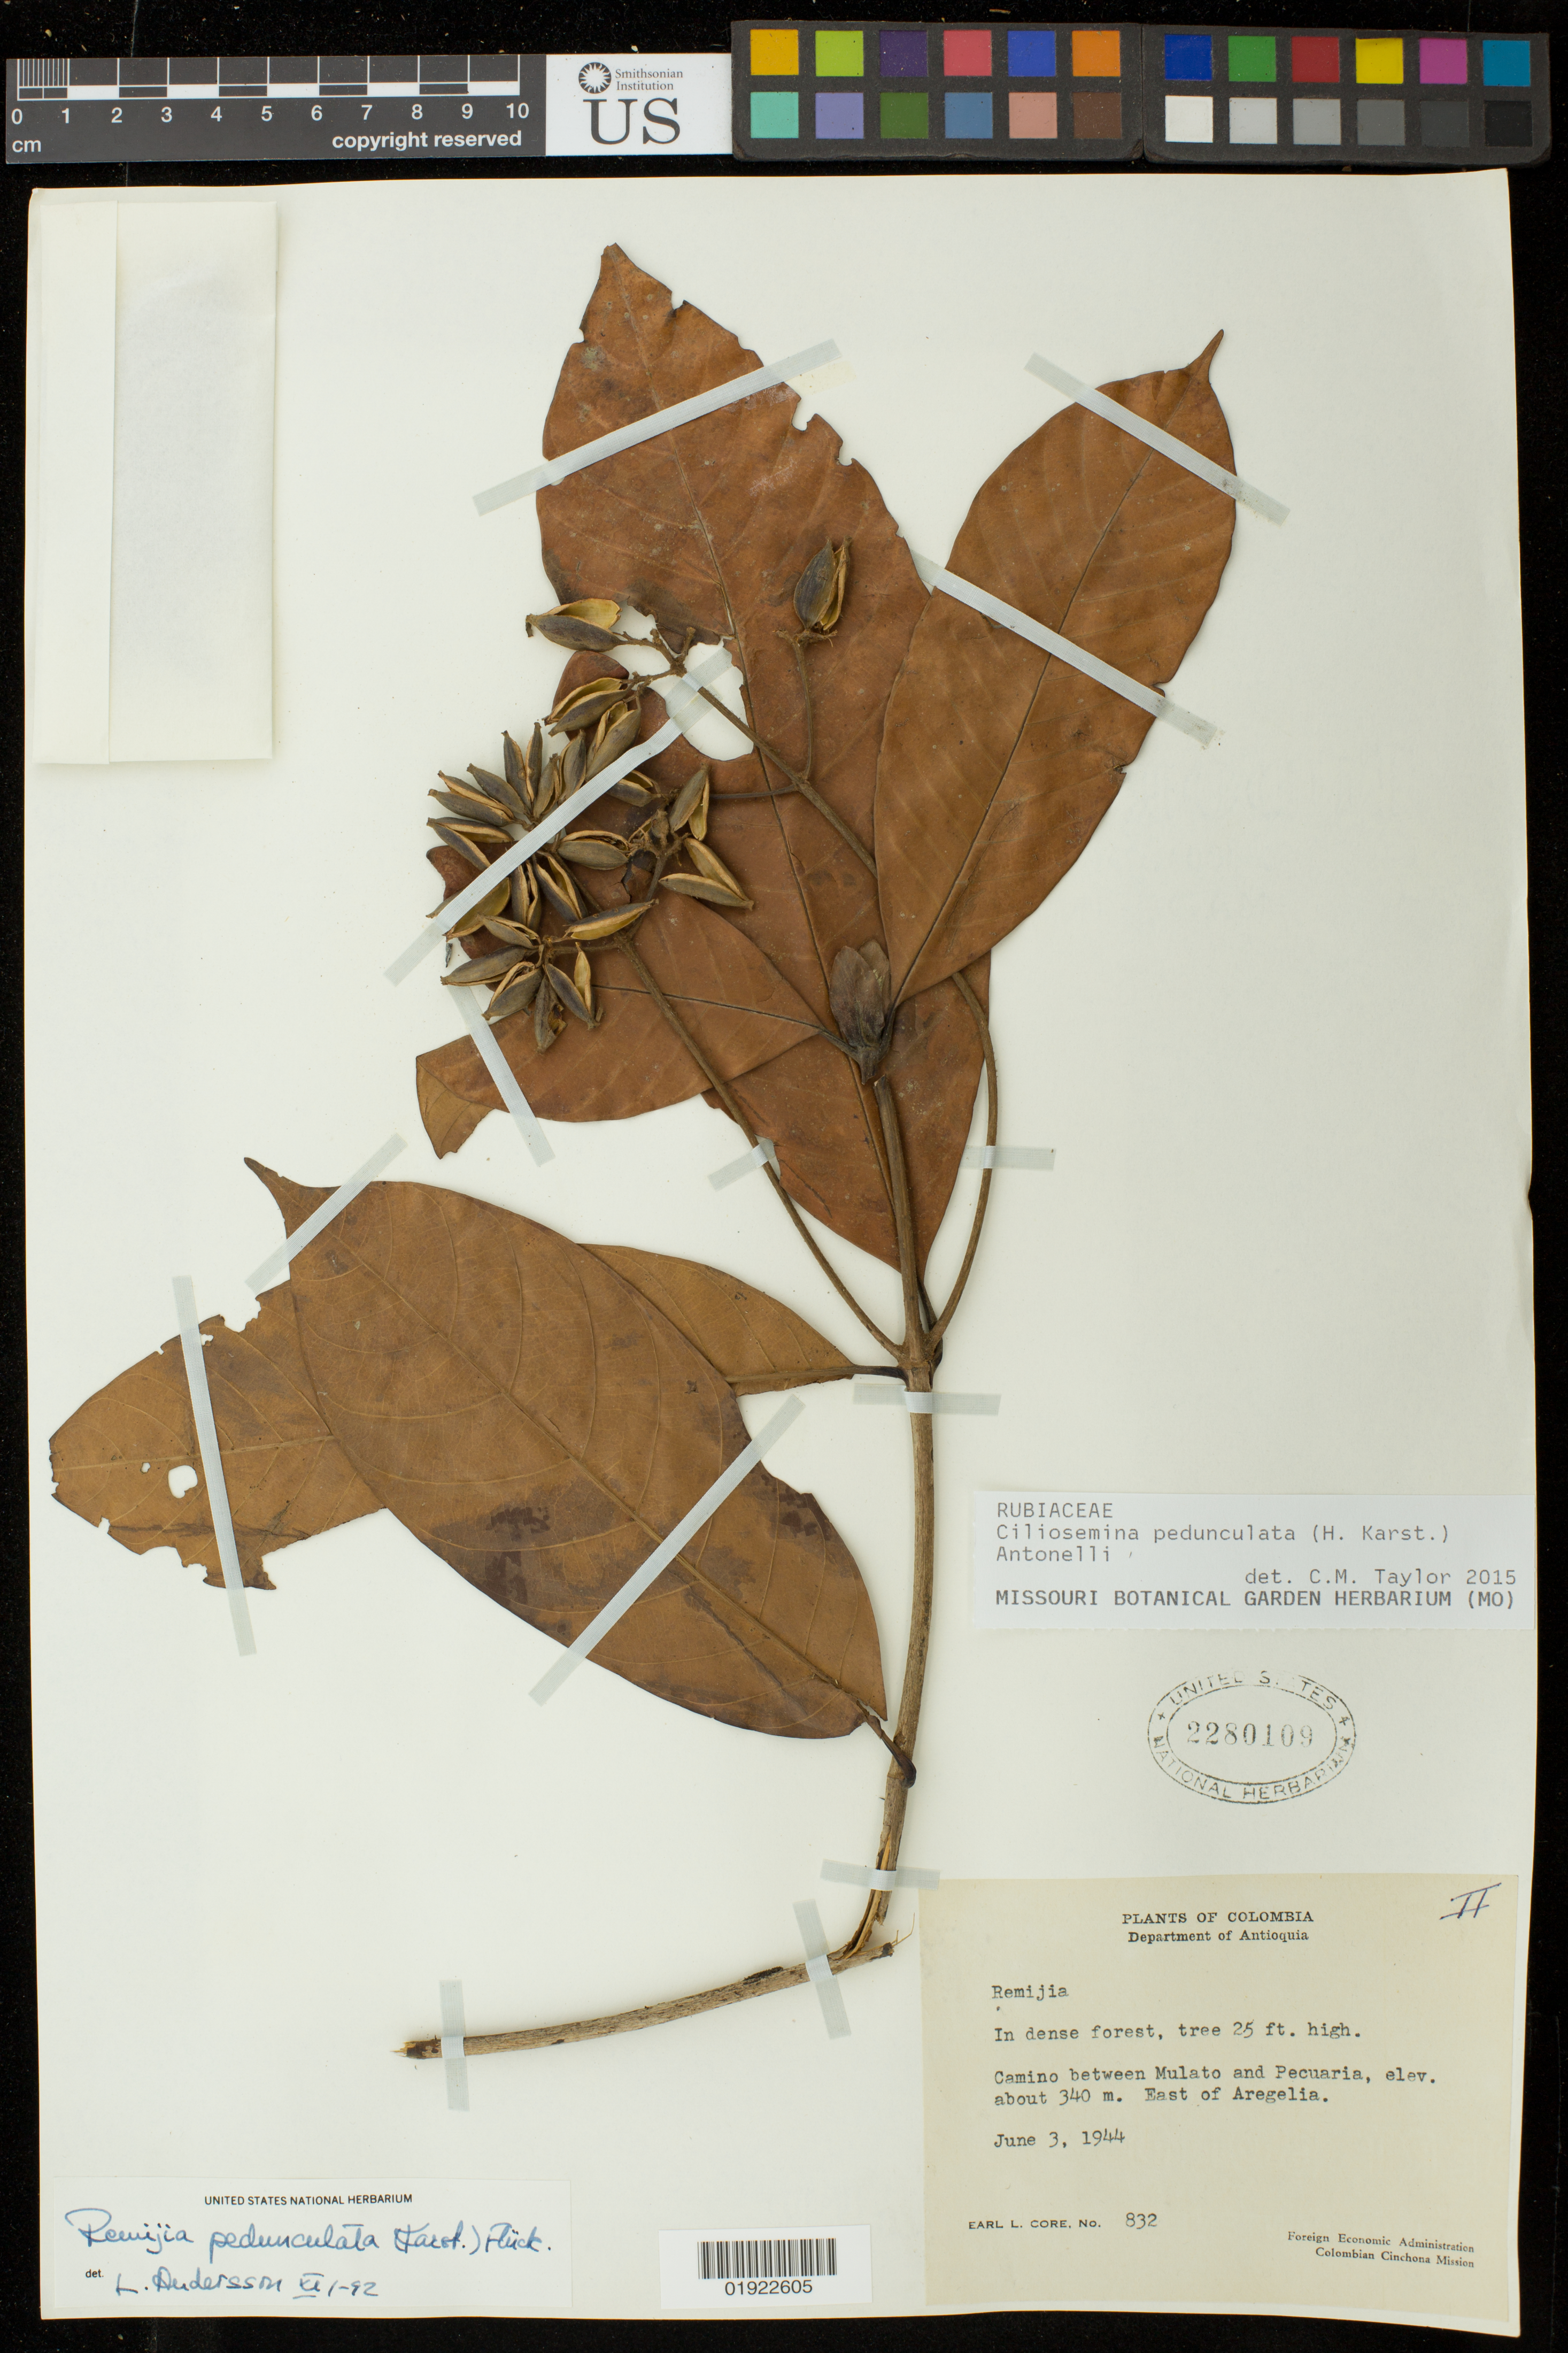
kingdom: Plantae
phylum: Tracheophyta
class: Magnoliopsida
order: Gentianales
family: Rubiaceae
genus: Ciliosemina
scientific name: Ciliosemina pedunculata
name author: (H. Karst.) Antonelli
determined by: Taylor, Charlotte M.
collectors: E. L. Core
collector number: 832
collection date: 1944-06-03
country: Colombia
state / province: Antioquia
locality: Camino between Mulato and Pecuaria. East of Aregelia.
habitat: In dense forest.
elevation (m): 340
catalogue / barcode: US 2280109